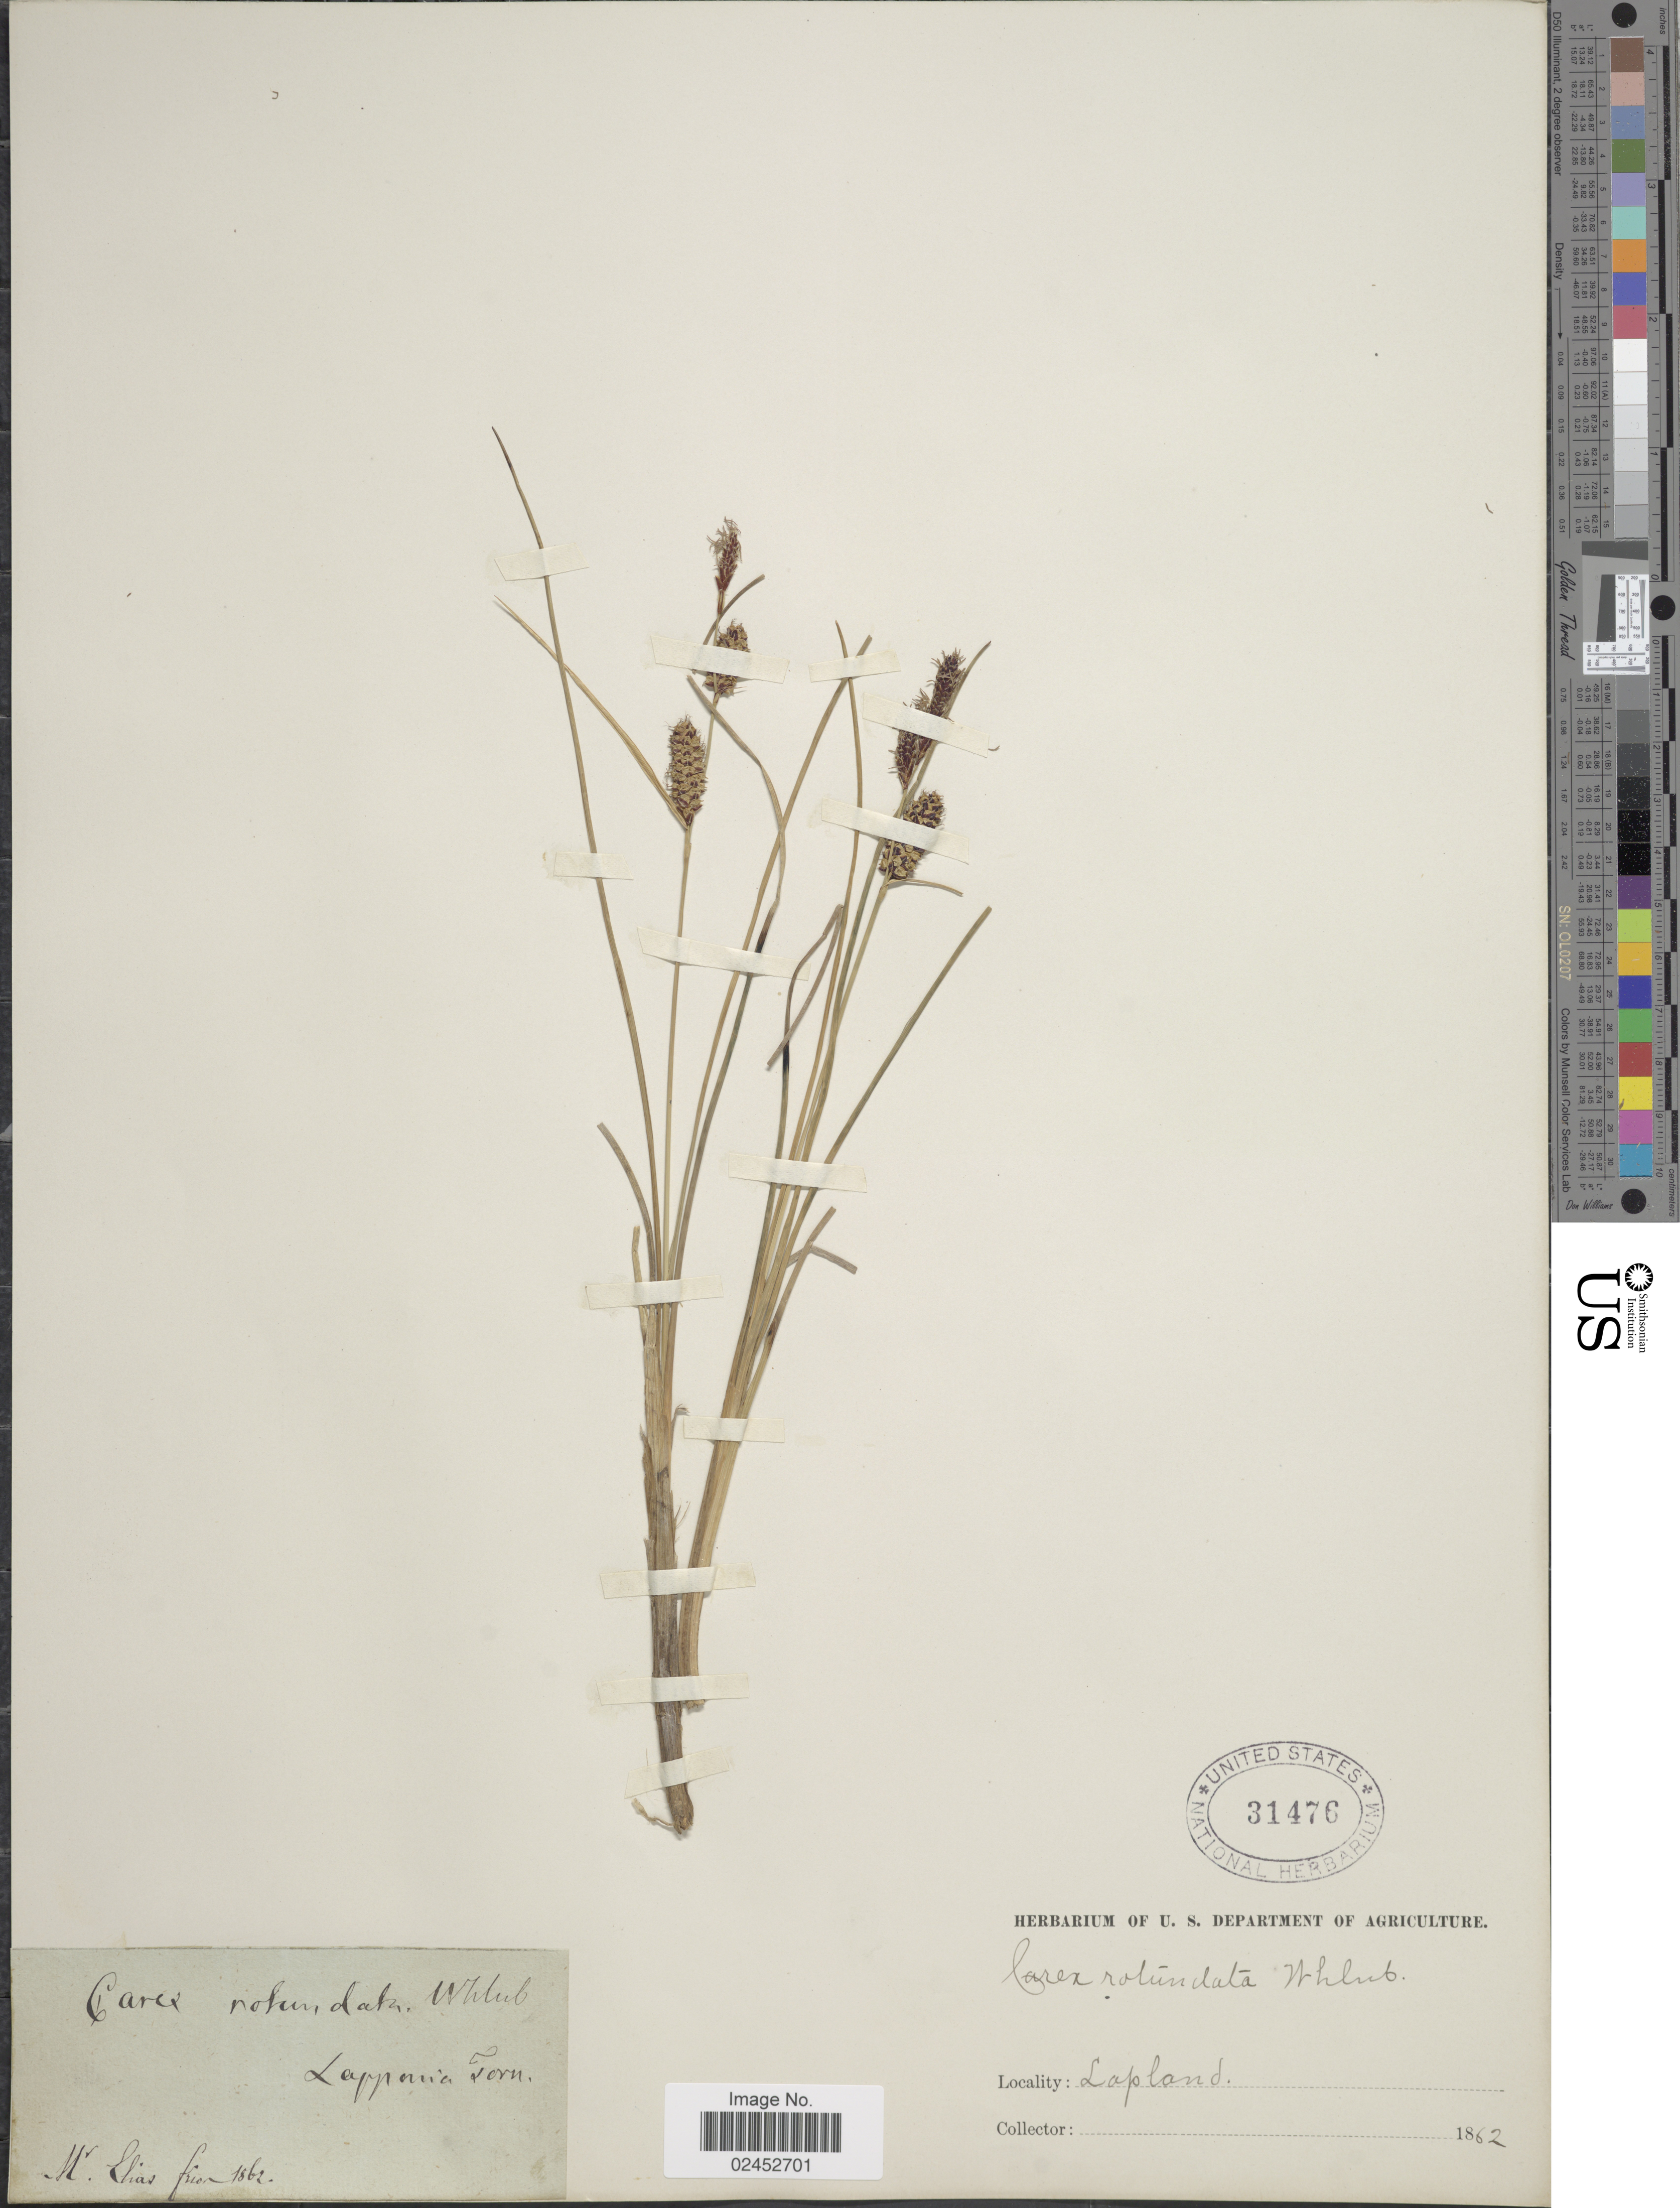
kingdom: Plantae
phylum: Tracheophyta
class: Liliopsida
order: Poales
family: Cyperaceae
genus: Carex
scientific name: Carex rotundata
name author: Wahlenb.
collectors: Facchini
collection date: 1862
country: Sweden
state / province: Norrbotten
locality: Torn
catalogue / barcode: US 31476